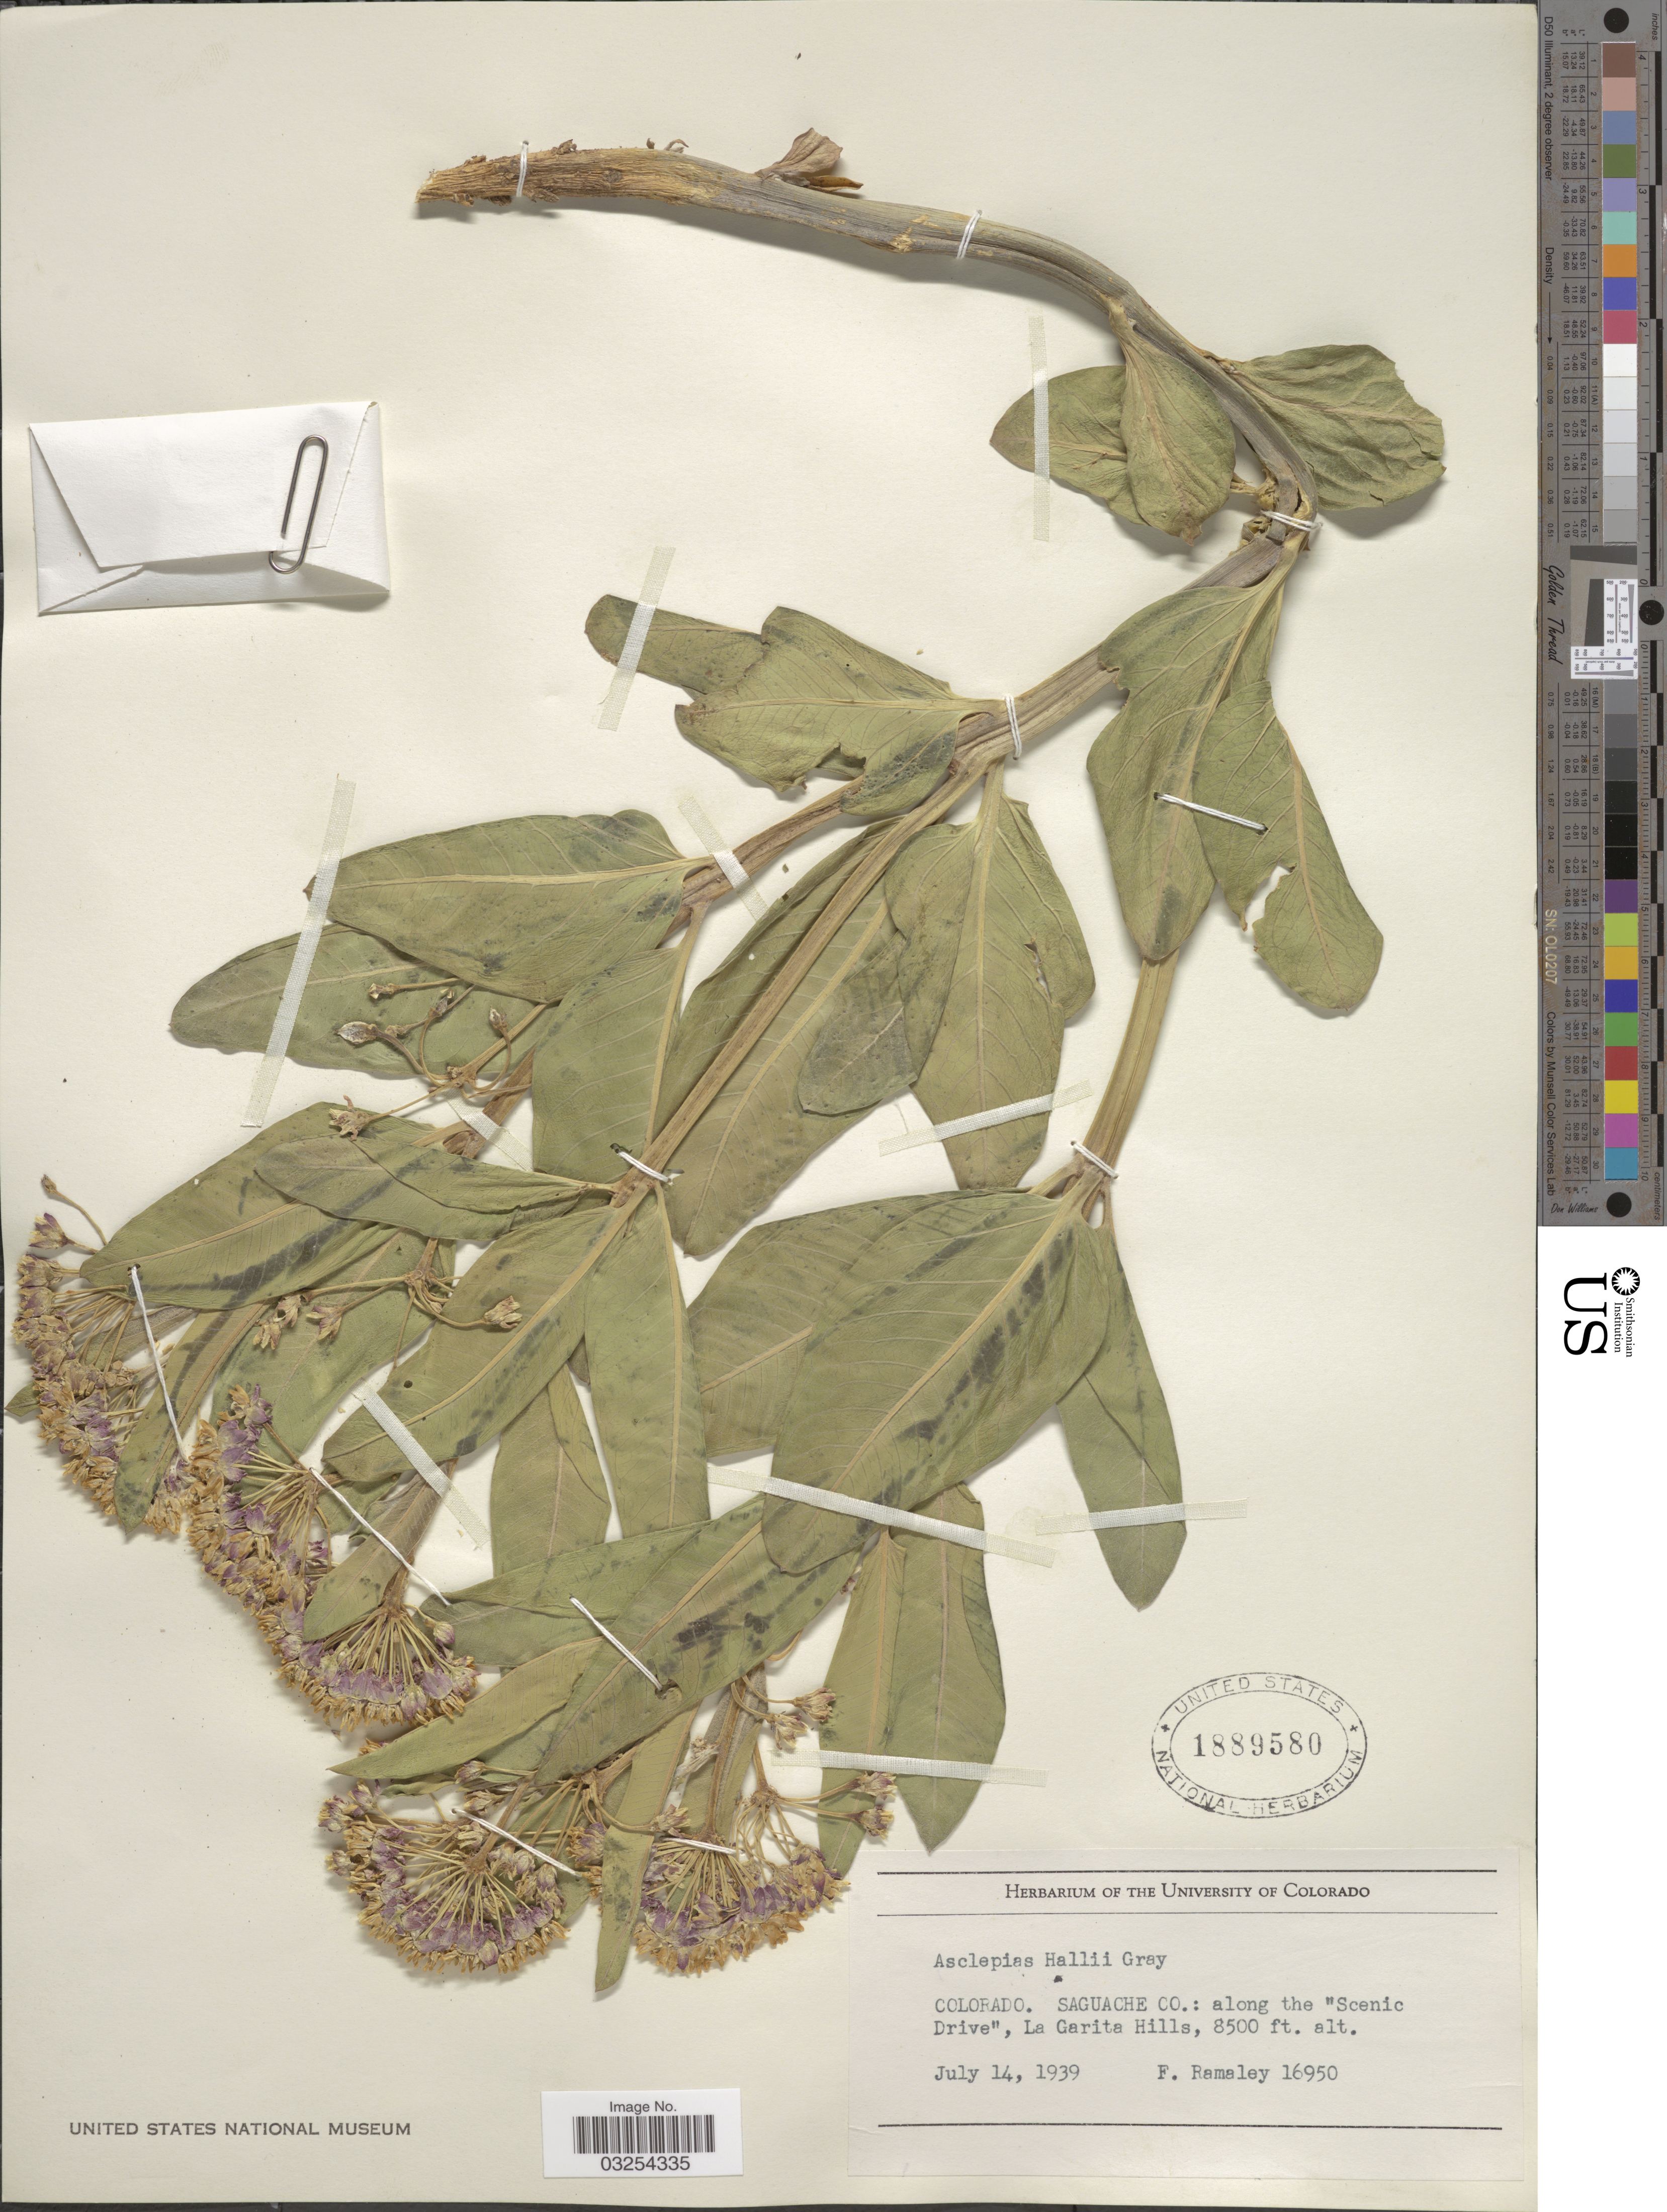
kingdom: Plantae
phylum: Tracheophyta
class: Magnoliopsida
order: Gentianales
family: Apocynaceae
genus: Asclepias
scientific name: Asclepias hallii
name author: A. Gray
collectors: F. Ramaley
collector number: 16950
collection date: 1939-07-14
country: United States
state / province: Colorado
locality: Saguache Co.: along the "Scenic Drive", La Garita Hills.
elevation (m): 2591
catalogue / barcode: US 1889580